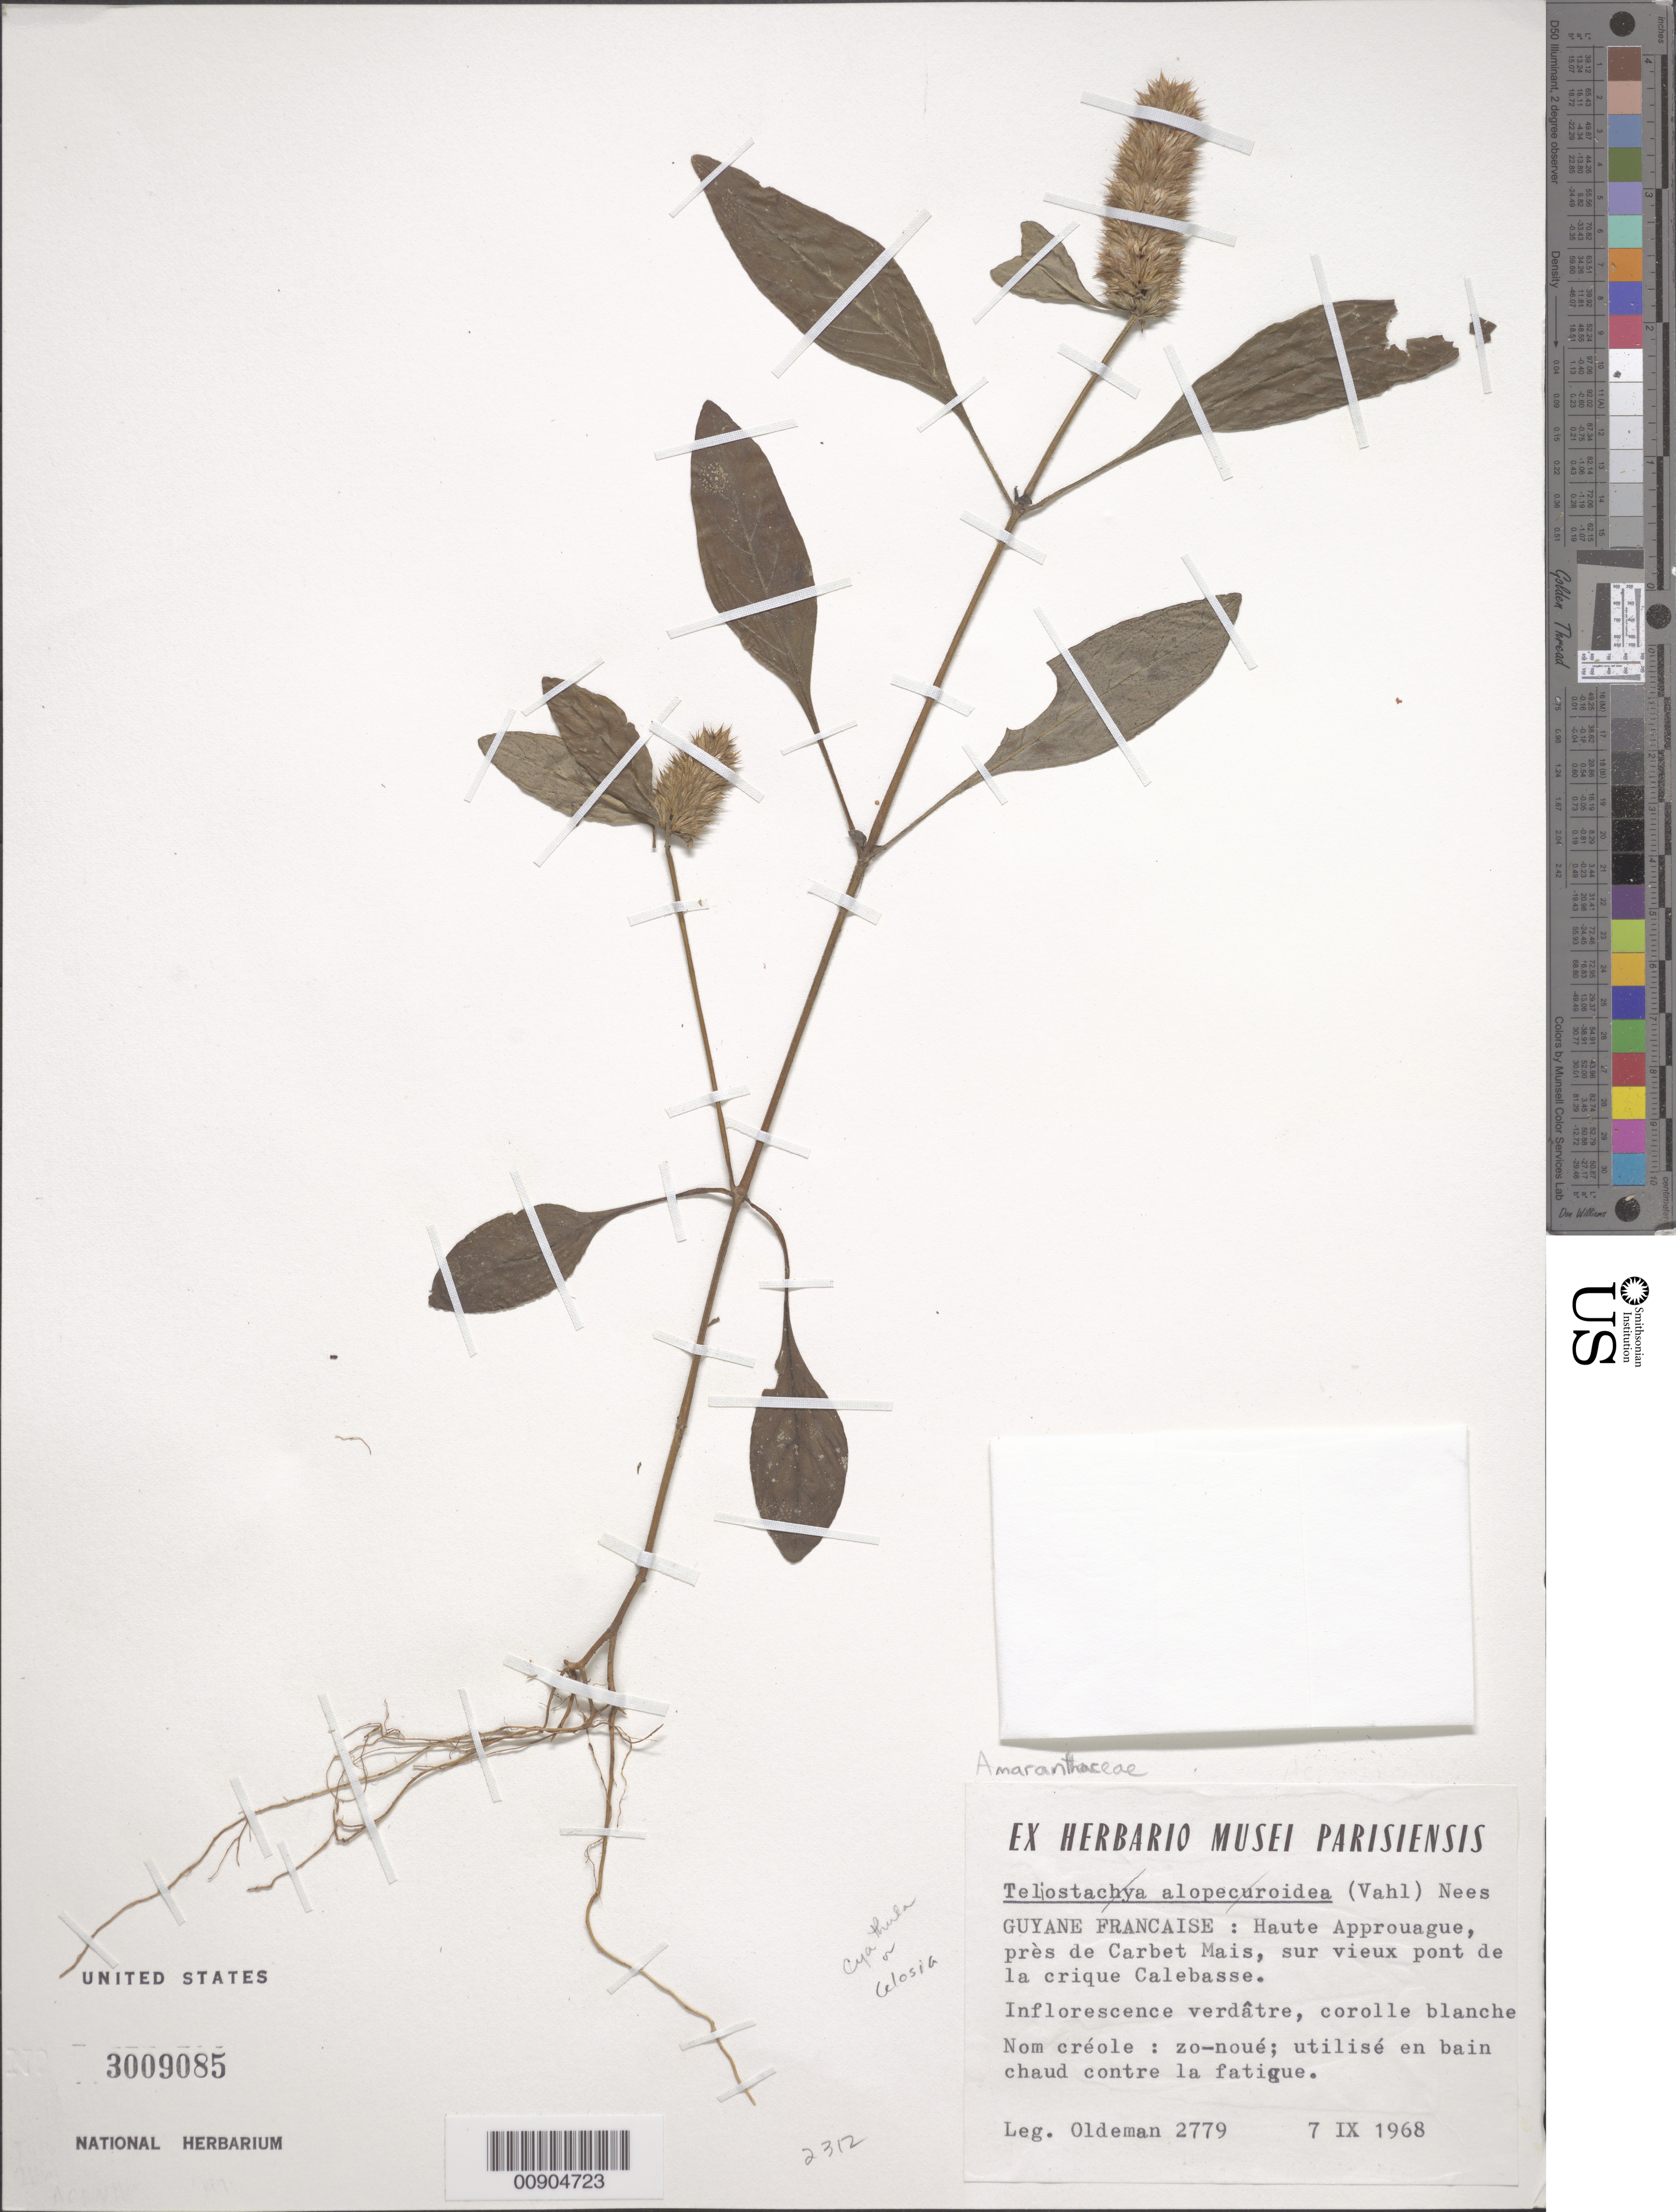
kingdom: Plantae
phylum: Tracheophyta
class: Magnoliopsida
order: Caryophyllales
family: Amaranthaceae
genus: Cyathula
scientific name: Cyathula sp.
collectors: R. Oldeman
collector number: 2779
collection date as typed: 7-Sep-68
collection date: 1968-09-07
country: French Guiana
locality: Haute Approuague, près de Carbet Mais, sur vieux pont de la crique Calebasse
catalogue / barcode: US 3009085